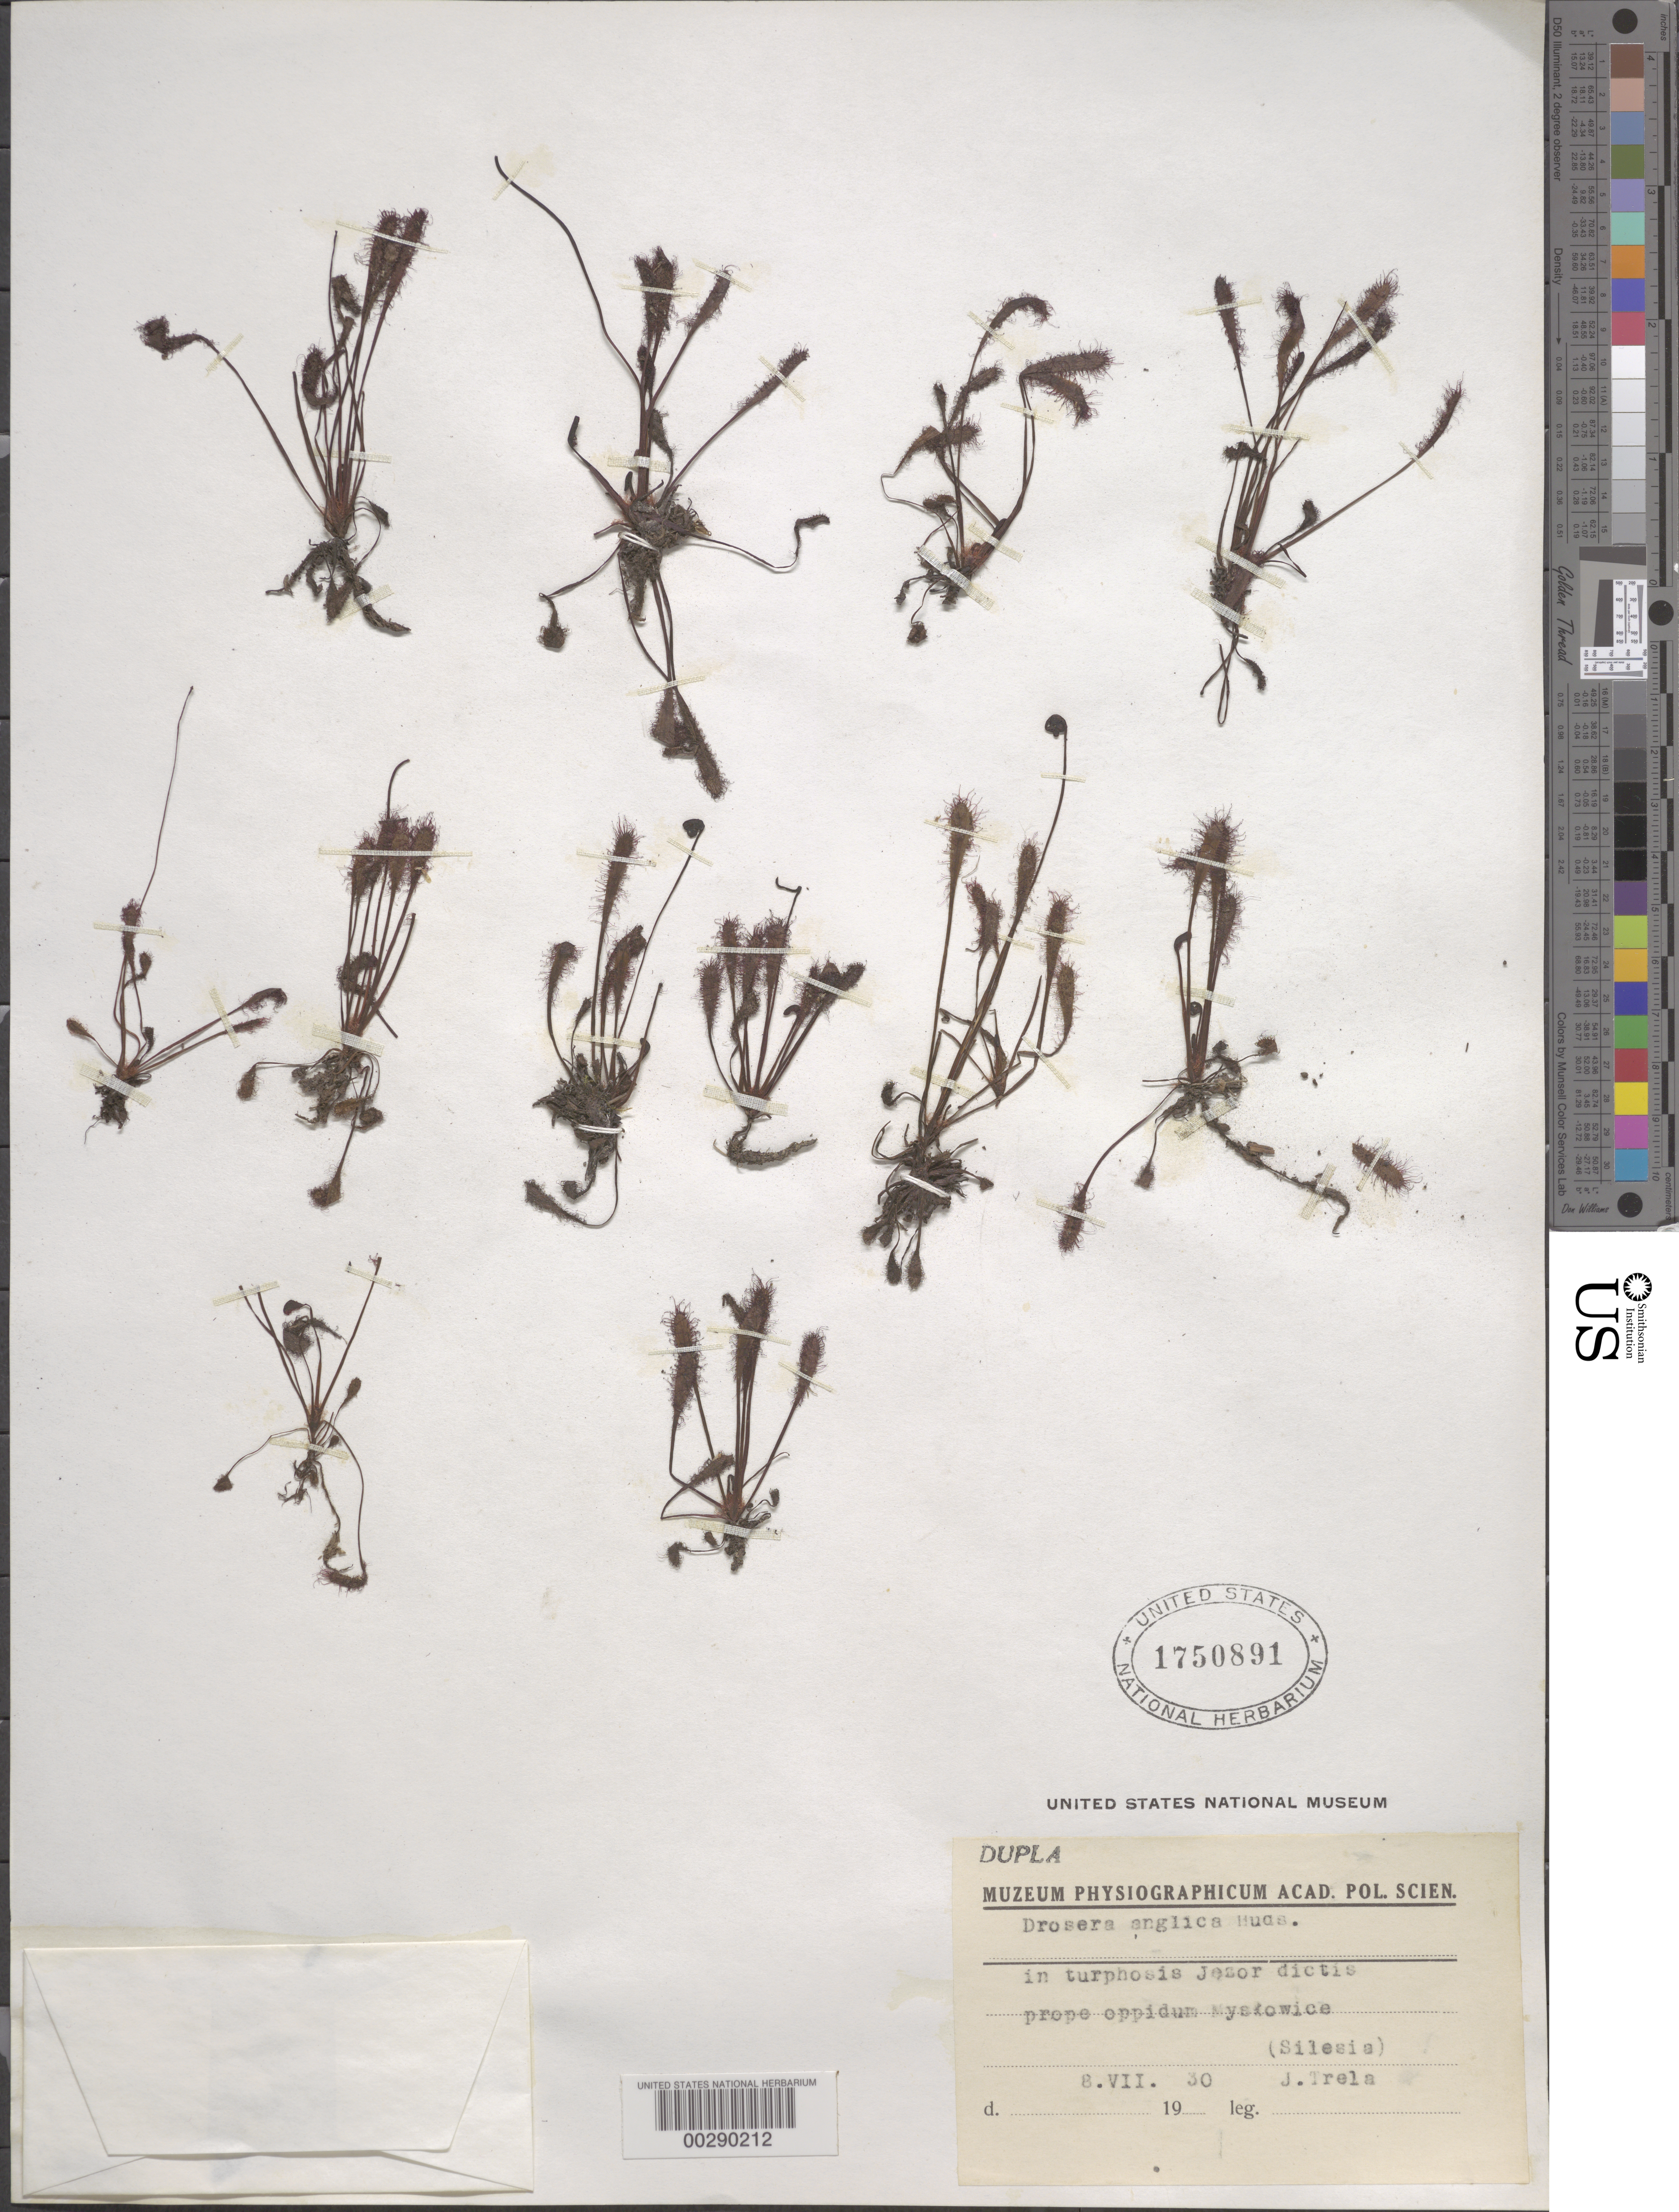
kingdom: Plantae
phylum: Tracheophyta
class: Magnoliopsida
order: Caryophyllales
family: Droseraceae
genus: Drosera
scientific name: Drosera anglica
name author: Huds.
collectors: J. Trela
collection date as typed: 08 Jul 1930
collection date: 1930-07-08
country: Czechia/Poland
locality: Prope Mystowice (Silesia)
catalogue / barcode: US 1750891